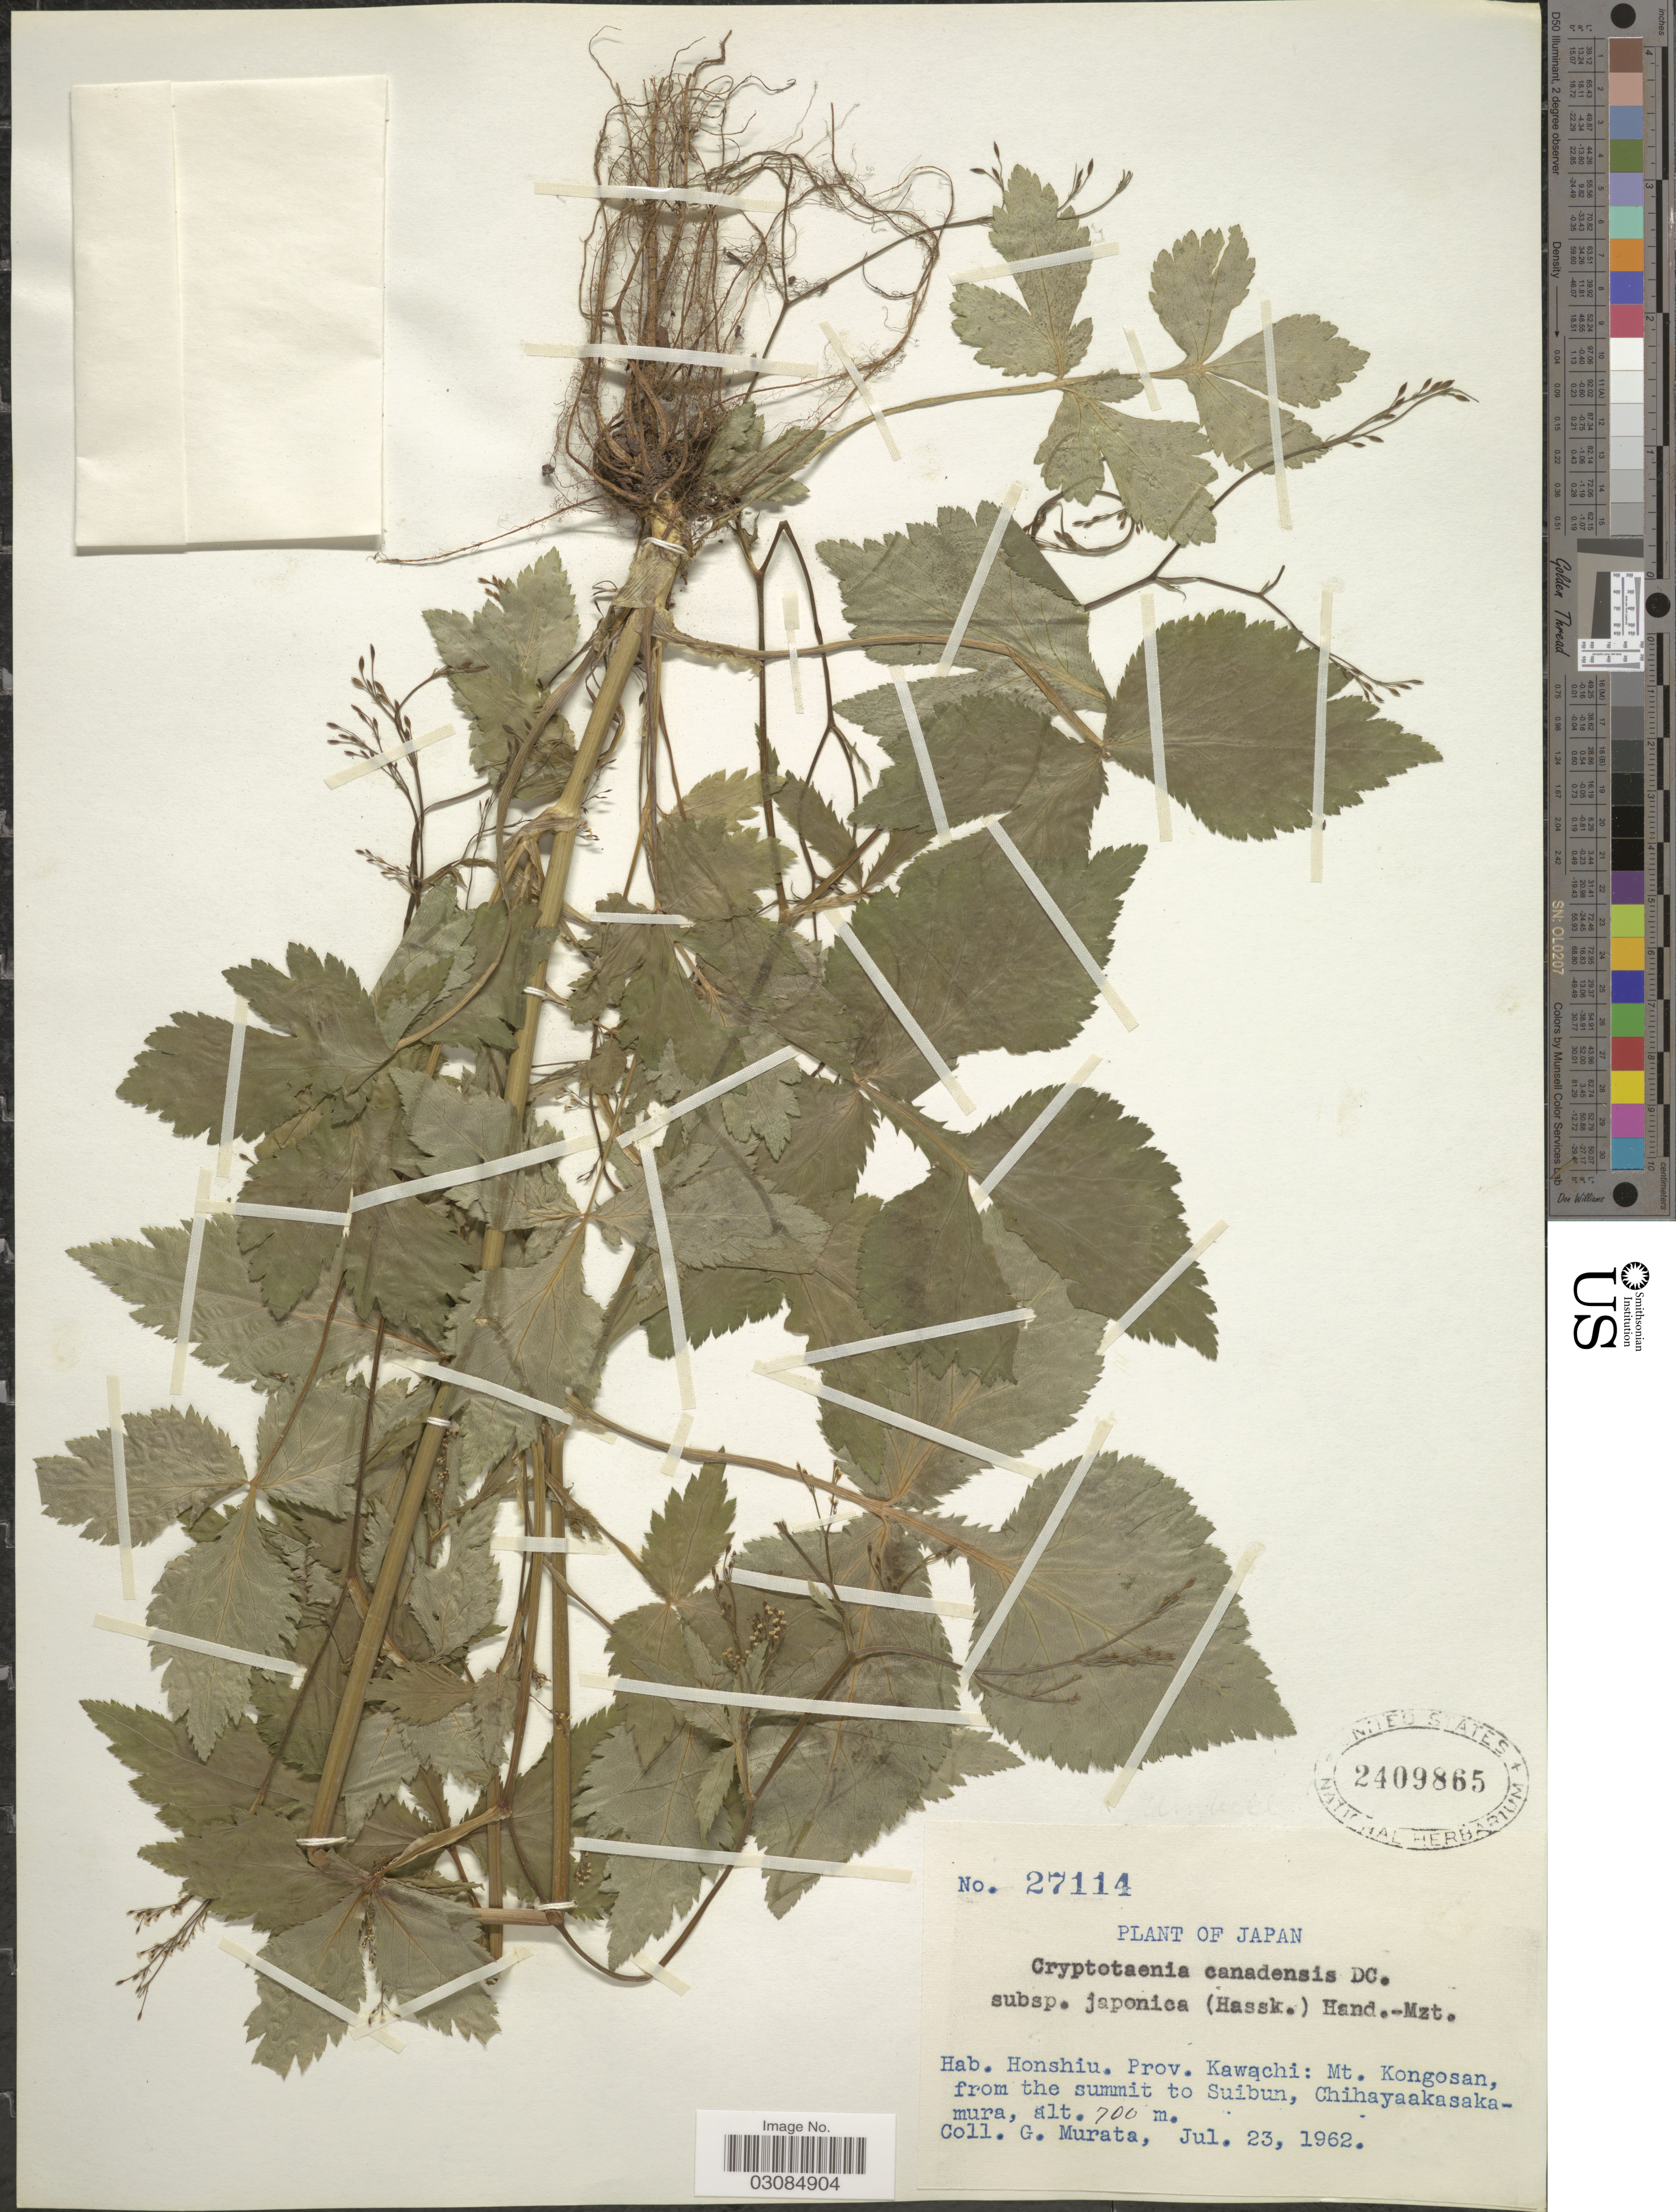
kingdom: Plantae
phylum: Tracheophyta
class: Magnoliopsida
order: Apiales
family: Apiaceae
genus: Cryptotaenia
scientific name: Cryptotaenia canadensis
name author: (L.) DC.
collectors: G. Murata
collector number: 27114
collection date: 1962-07-23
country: Japan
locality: Honshiu. Prov. Kawachi: Mt. Kongosan, from the summit to Suibun, Chihayaakasakamura.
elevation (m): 700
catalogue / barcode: US 2409865